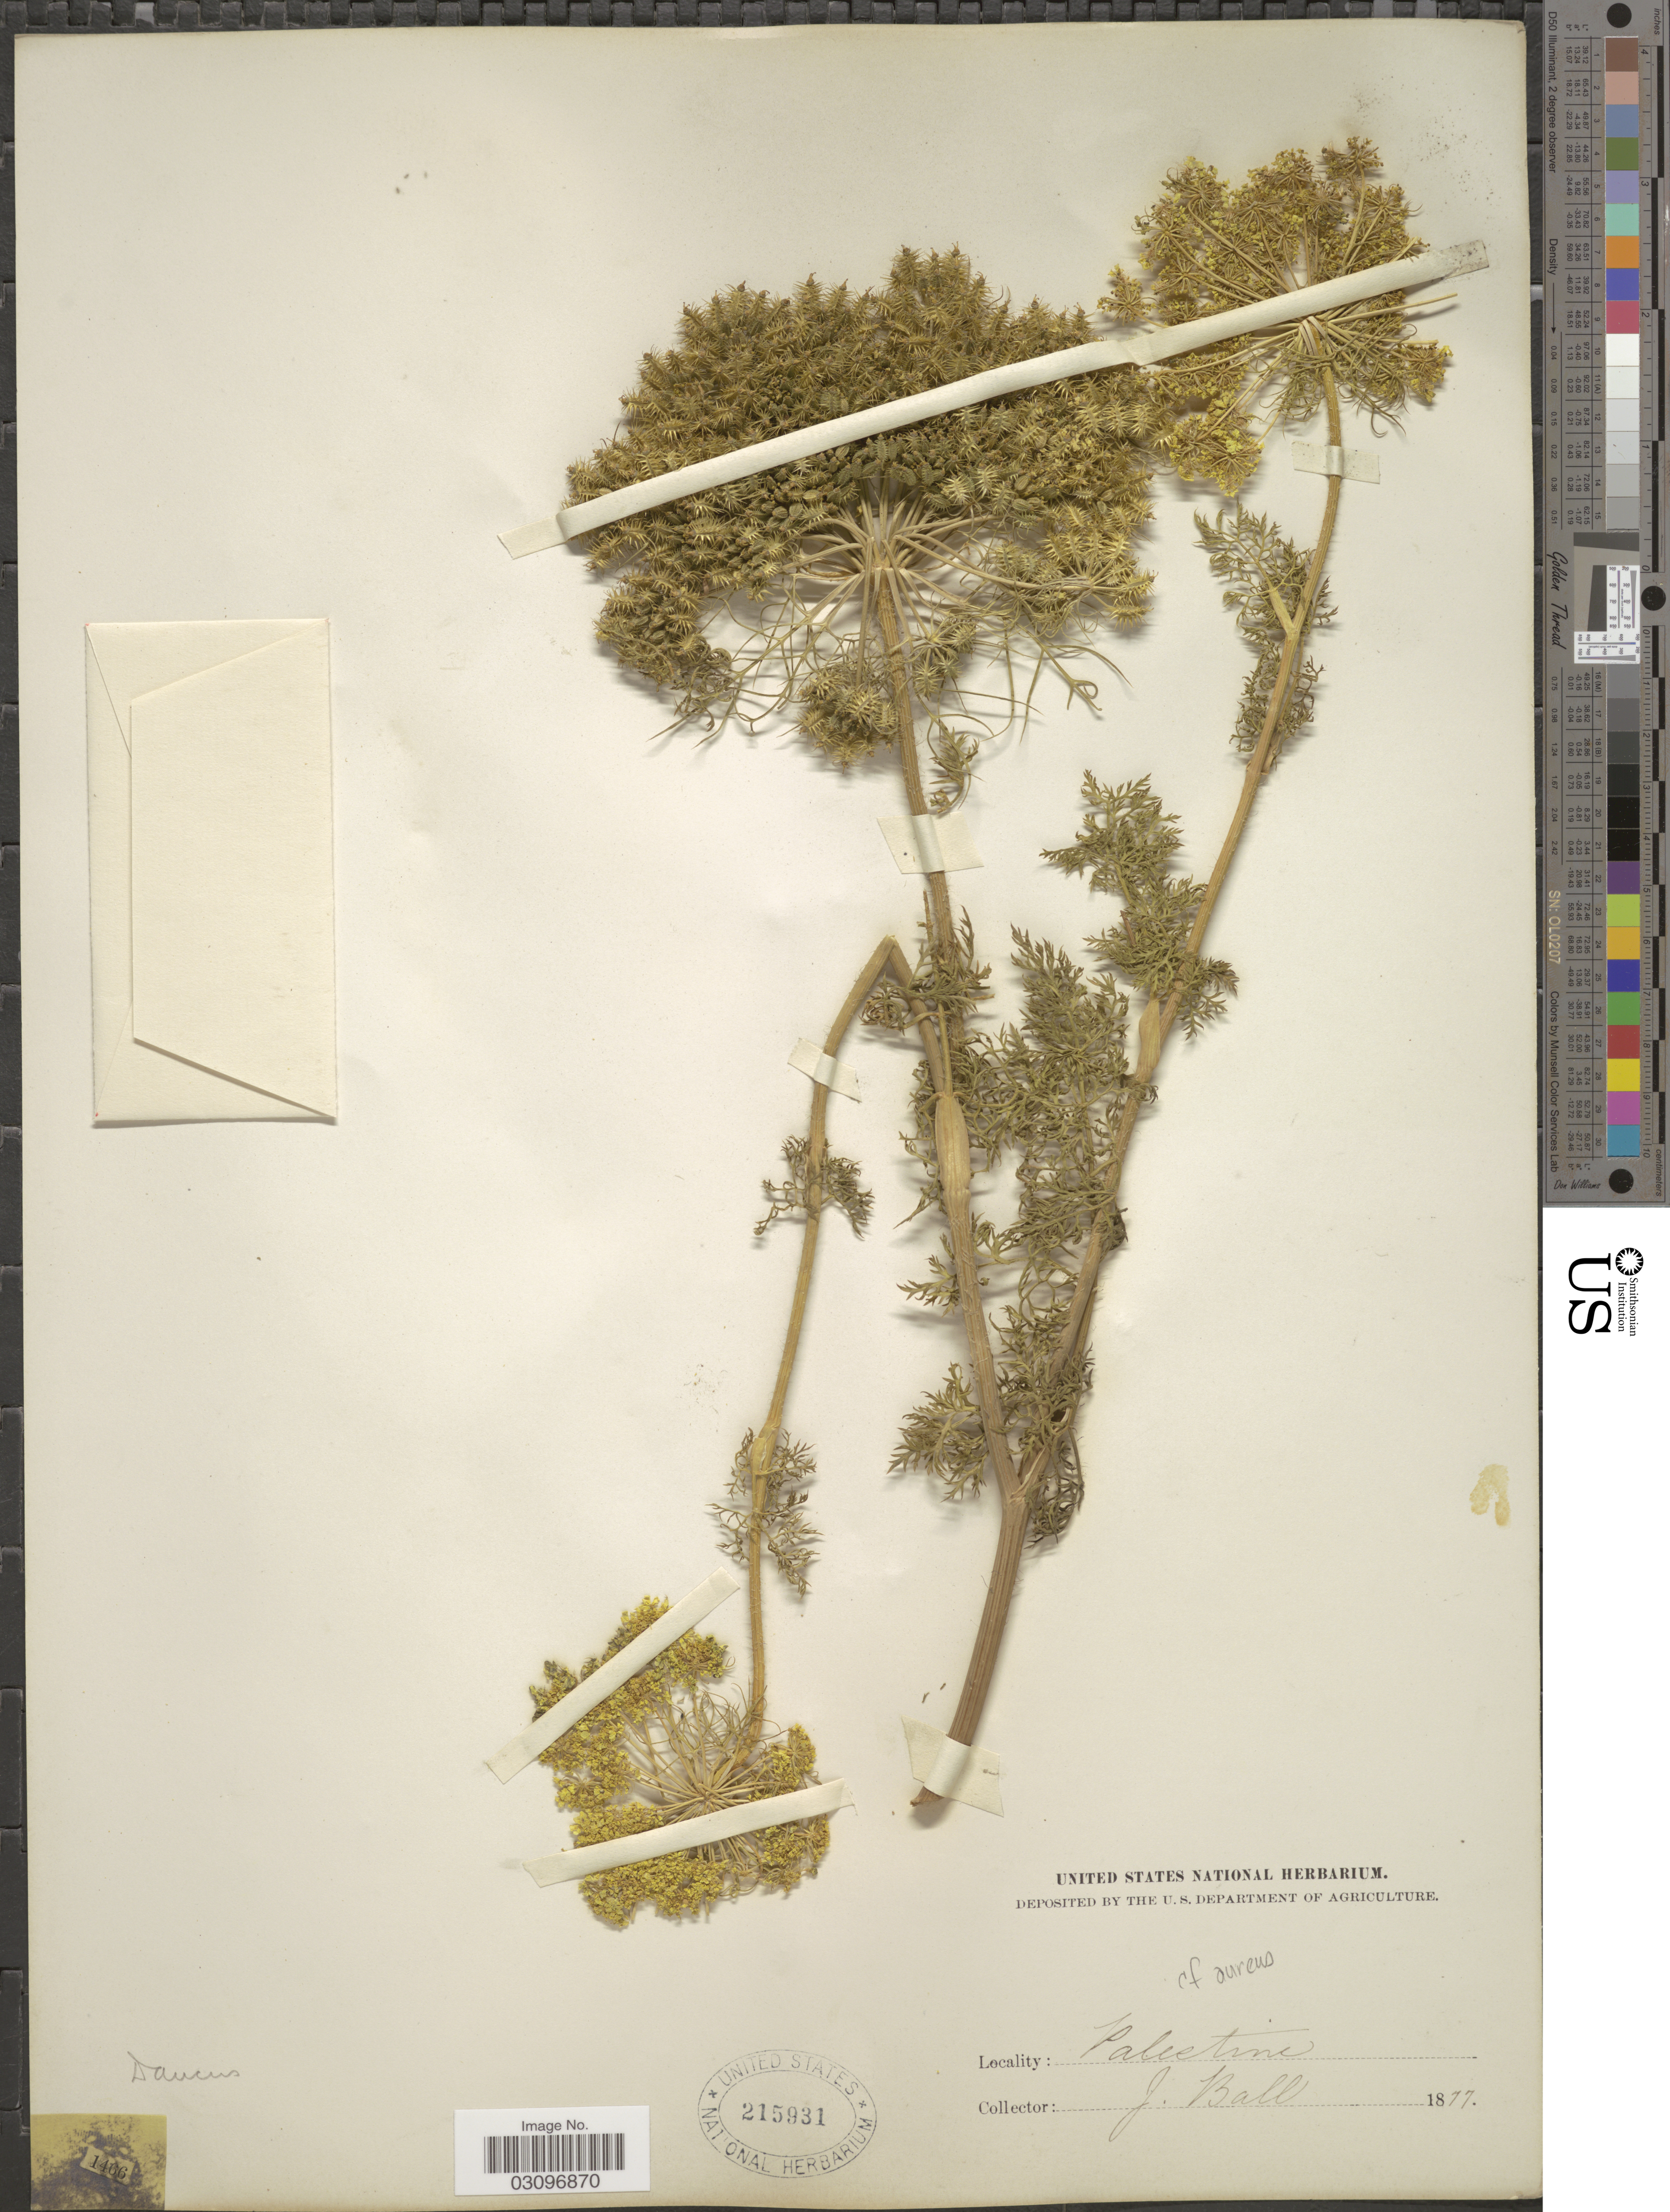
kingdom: Plantae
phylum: Tracheophyta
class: Magnoliopsida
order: Apiales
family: Apiaceae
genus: Daucus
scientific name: Daucus aureus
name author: Desf.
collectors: J. Ball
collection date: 1877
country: Israel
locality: Palestine.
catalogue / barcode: US 215931